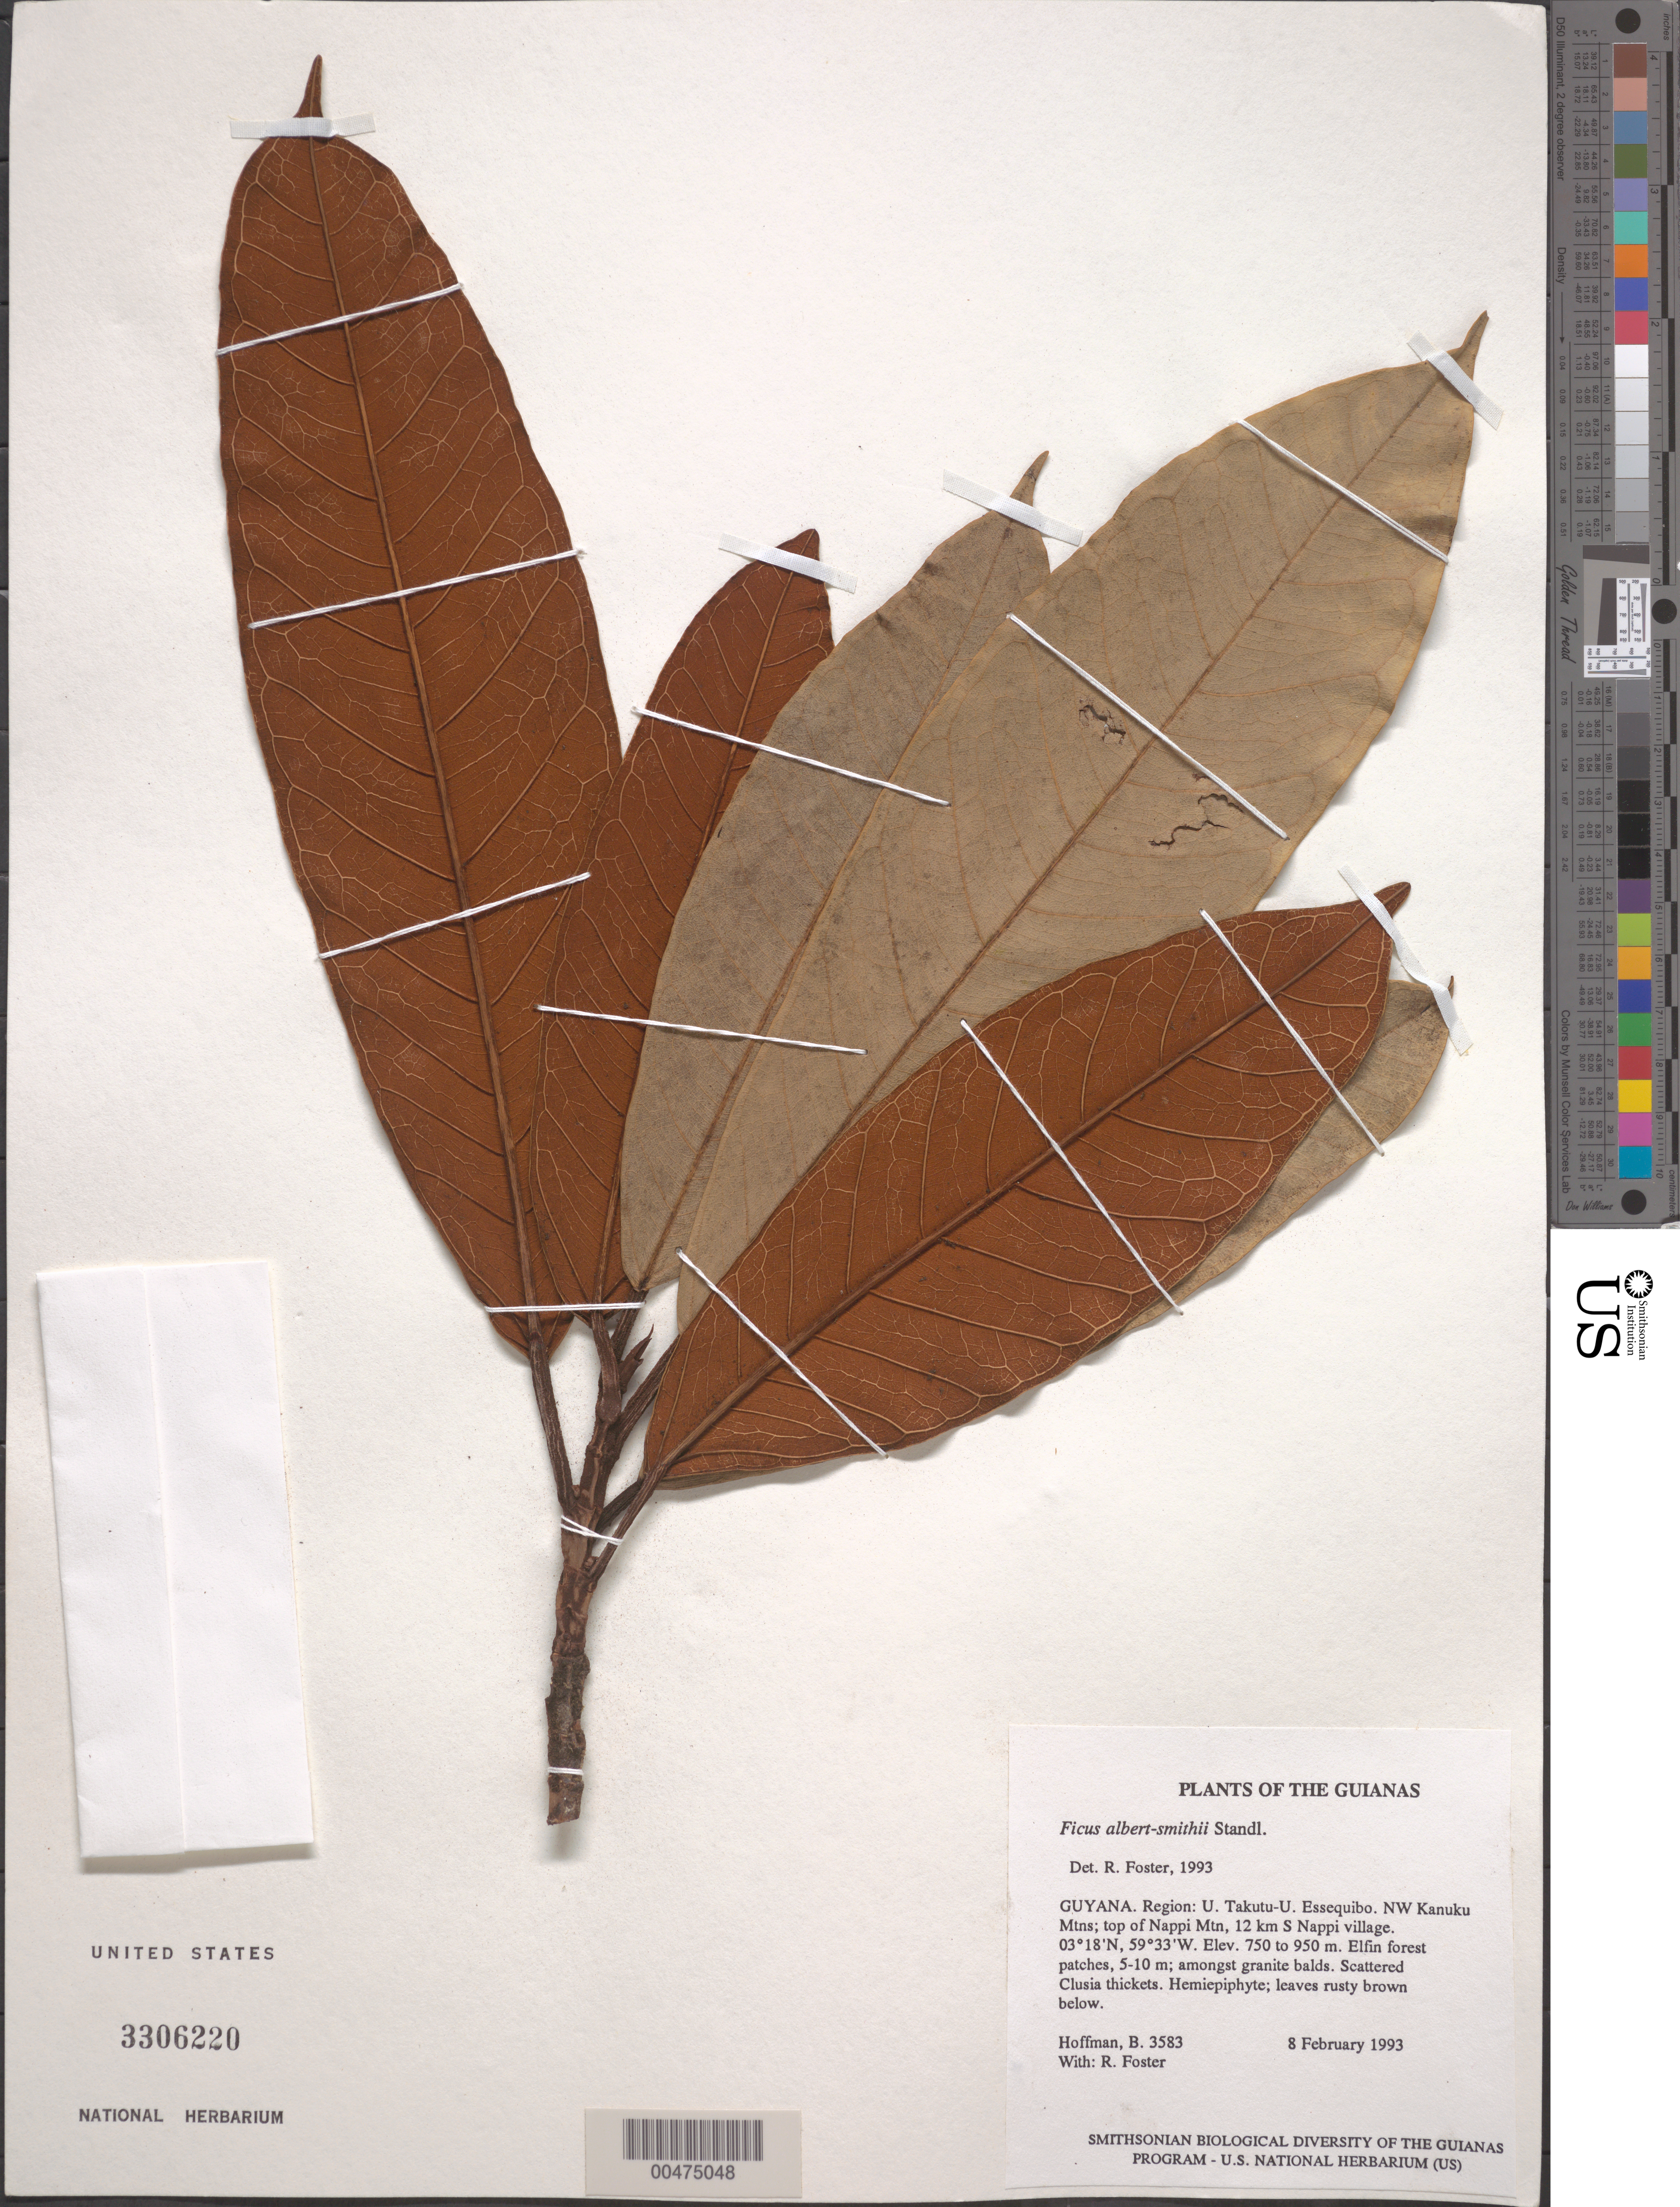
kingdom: Plantae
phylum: Tracheophyta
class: Magnoliopsida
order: Rosales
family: Moraceae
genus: Ficus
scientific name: Ficus albert-smithii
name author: Standl. in A.C. Sm.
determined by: Berg, C. C.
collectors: B. Hoffman & R. Foster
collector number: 3583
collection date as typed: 8 February 1993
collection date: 1993-02-08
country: Guyana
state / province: U. Takutu-U. Essequibo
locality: NW Kanuku Mountains; top of Nappi Mountain, 12 km S of Nappi village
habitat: Elfin forest patches, 5-10 m; amongst granite balds. Scattered Clusia thickets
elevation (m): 750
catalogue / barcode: US 3306220